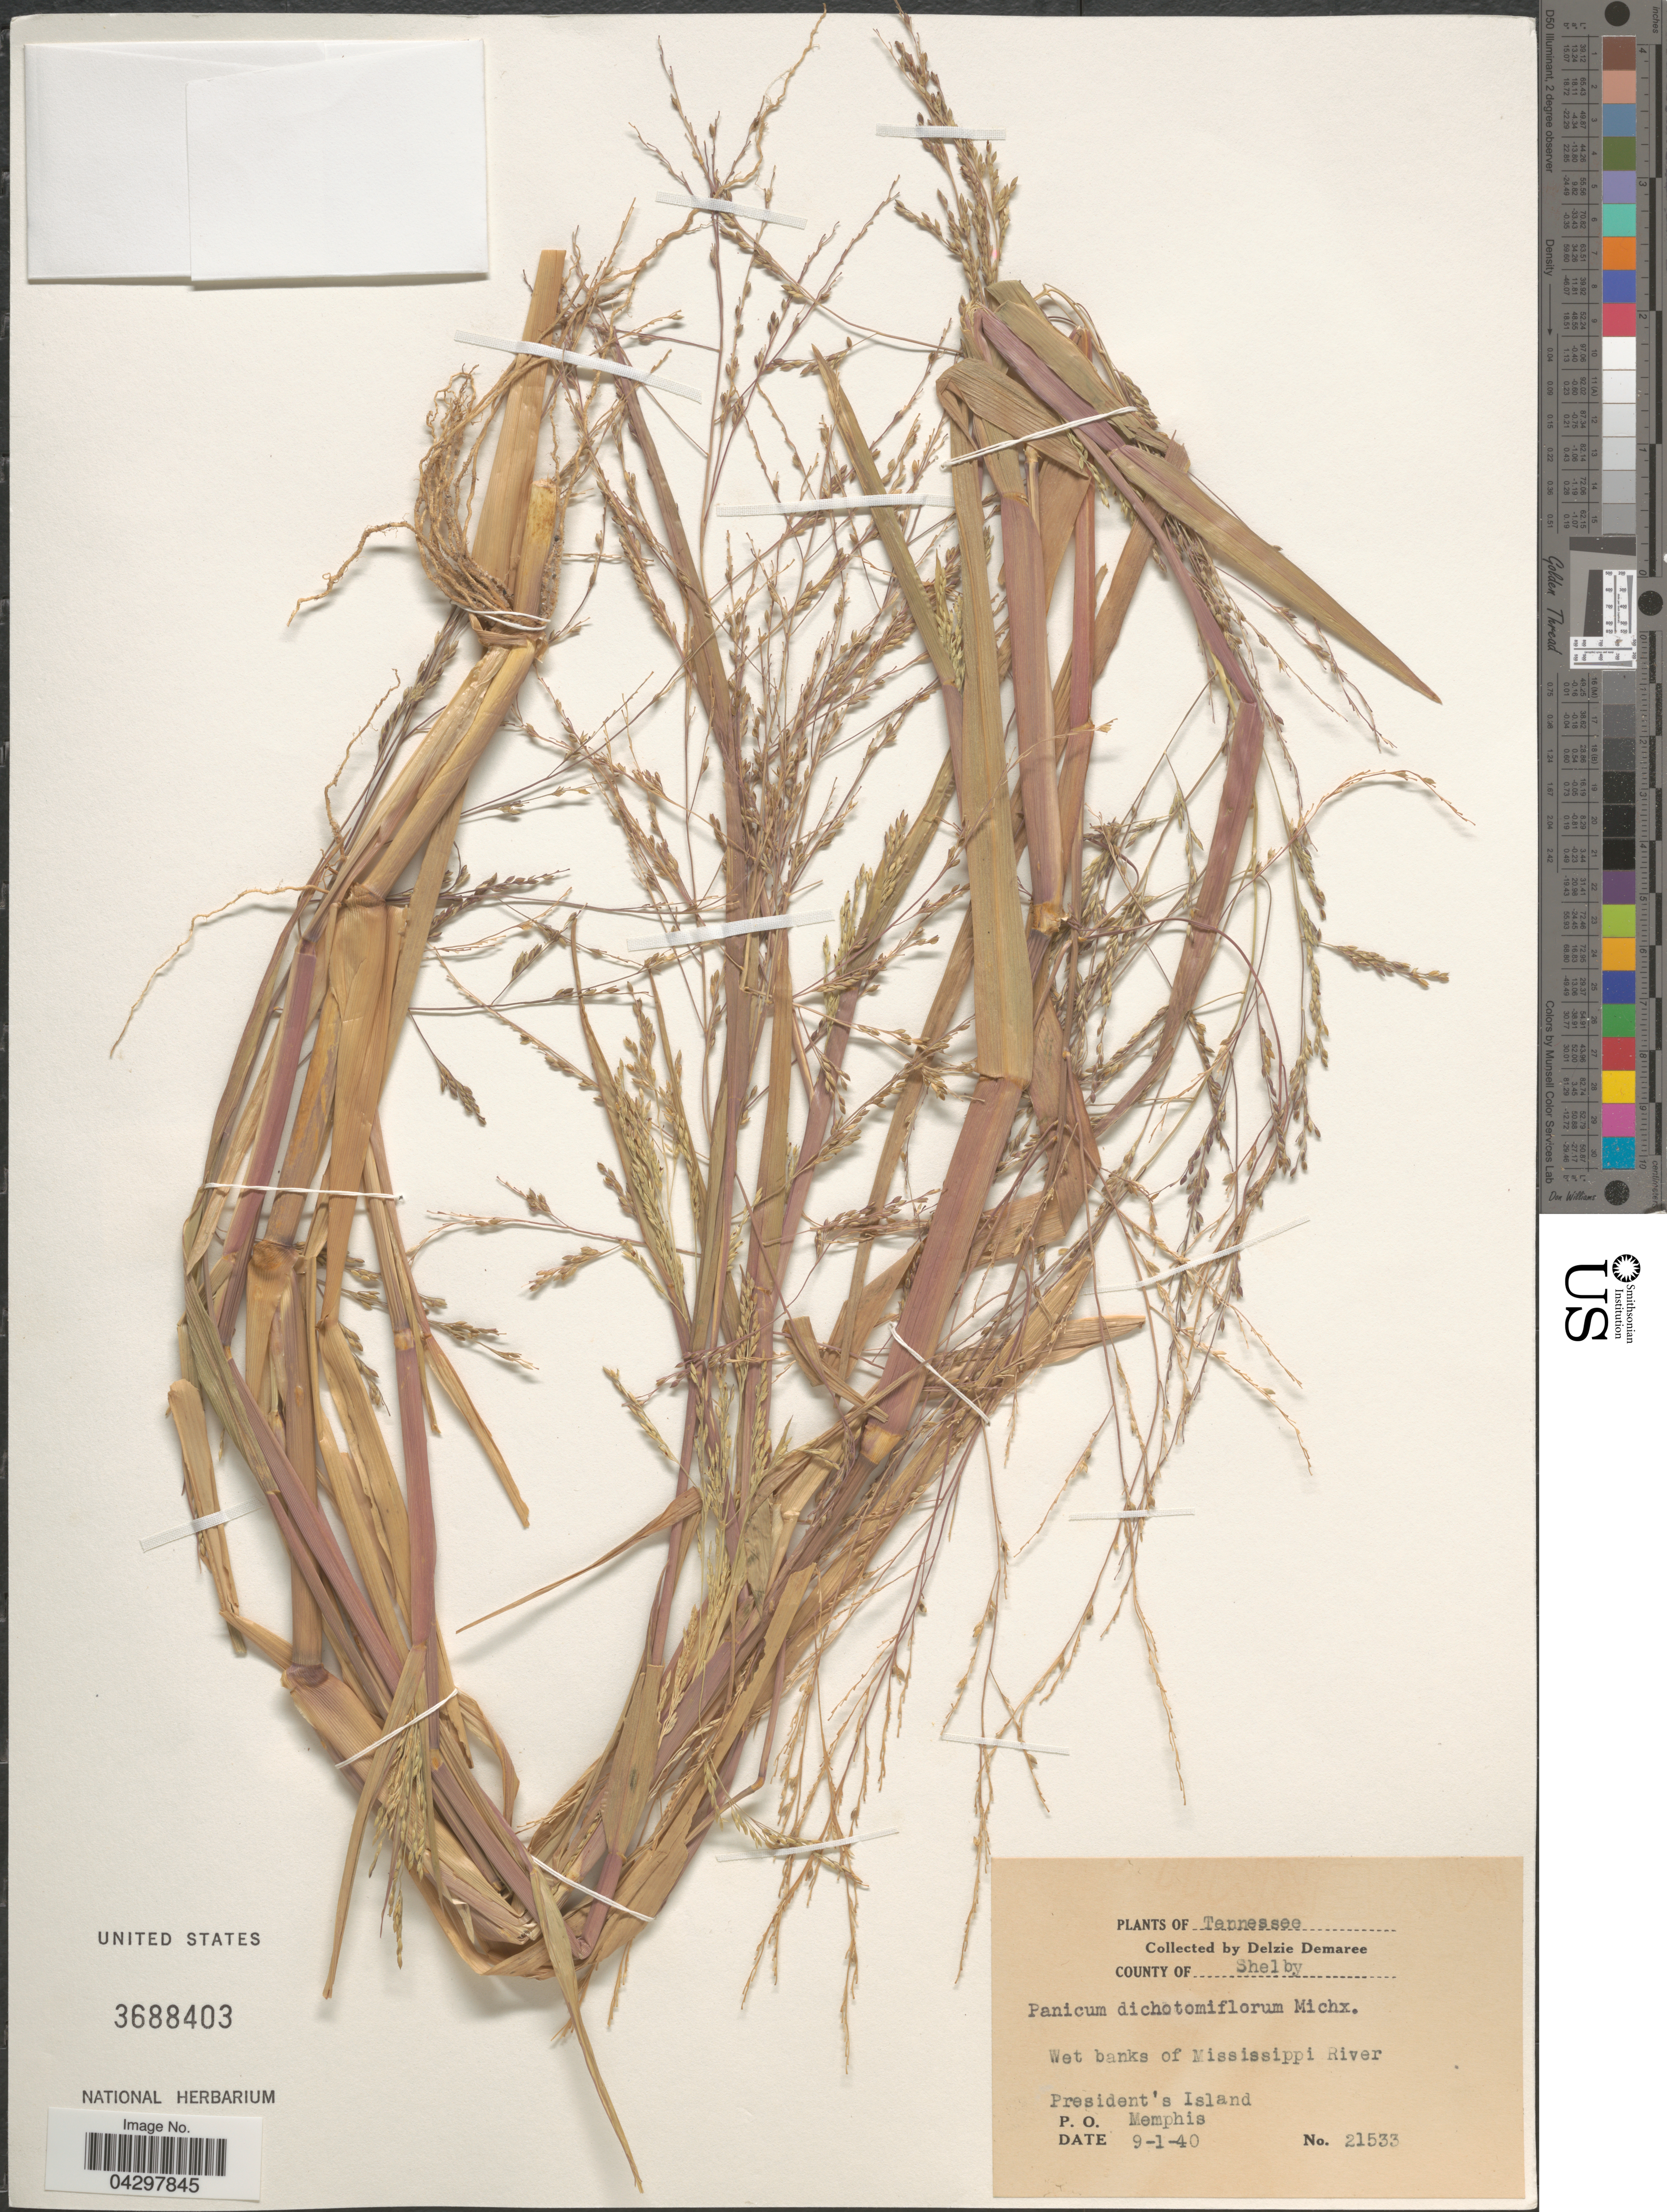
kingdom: Plantae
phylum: Tracheophyta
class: Liliopsida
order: Poales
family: Poaceae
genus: Panicum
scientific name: Panicum dichotomiflorum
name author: Michx.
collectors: D. Demaree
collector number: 21533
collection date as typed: Transcribed d/m/y: 1/9/40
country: United States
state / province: Tennessee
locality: County of Shelby. Wet banks of Mississippi River. President's Island. P. O. Memphis.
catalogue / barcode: US 3688403